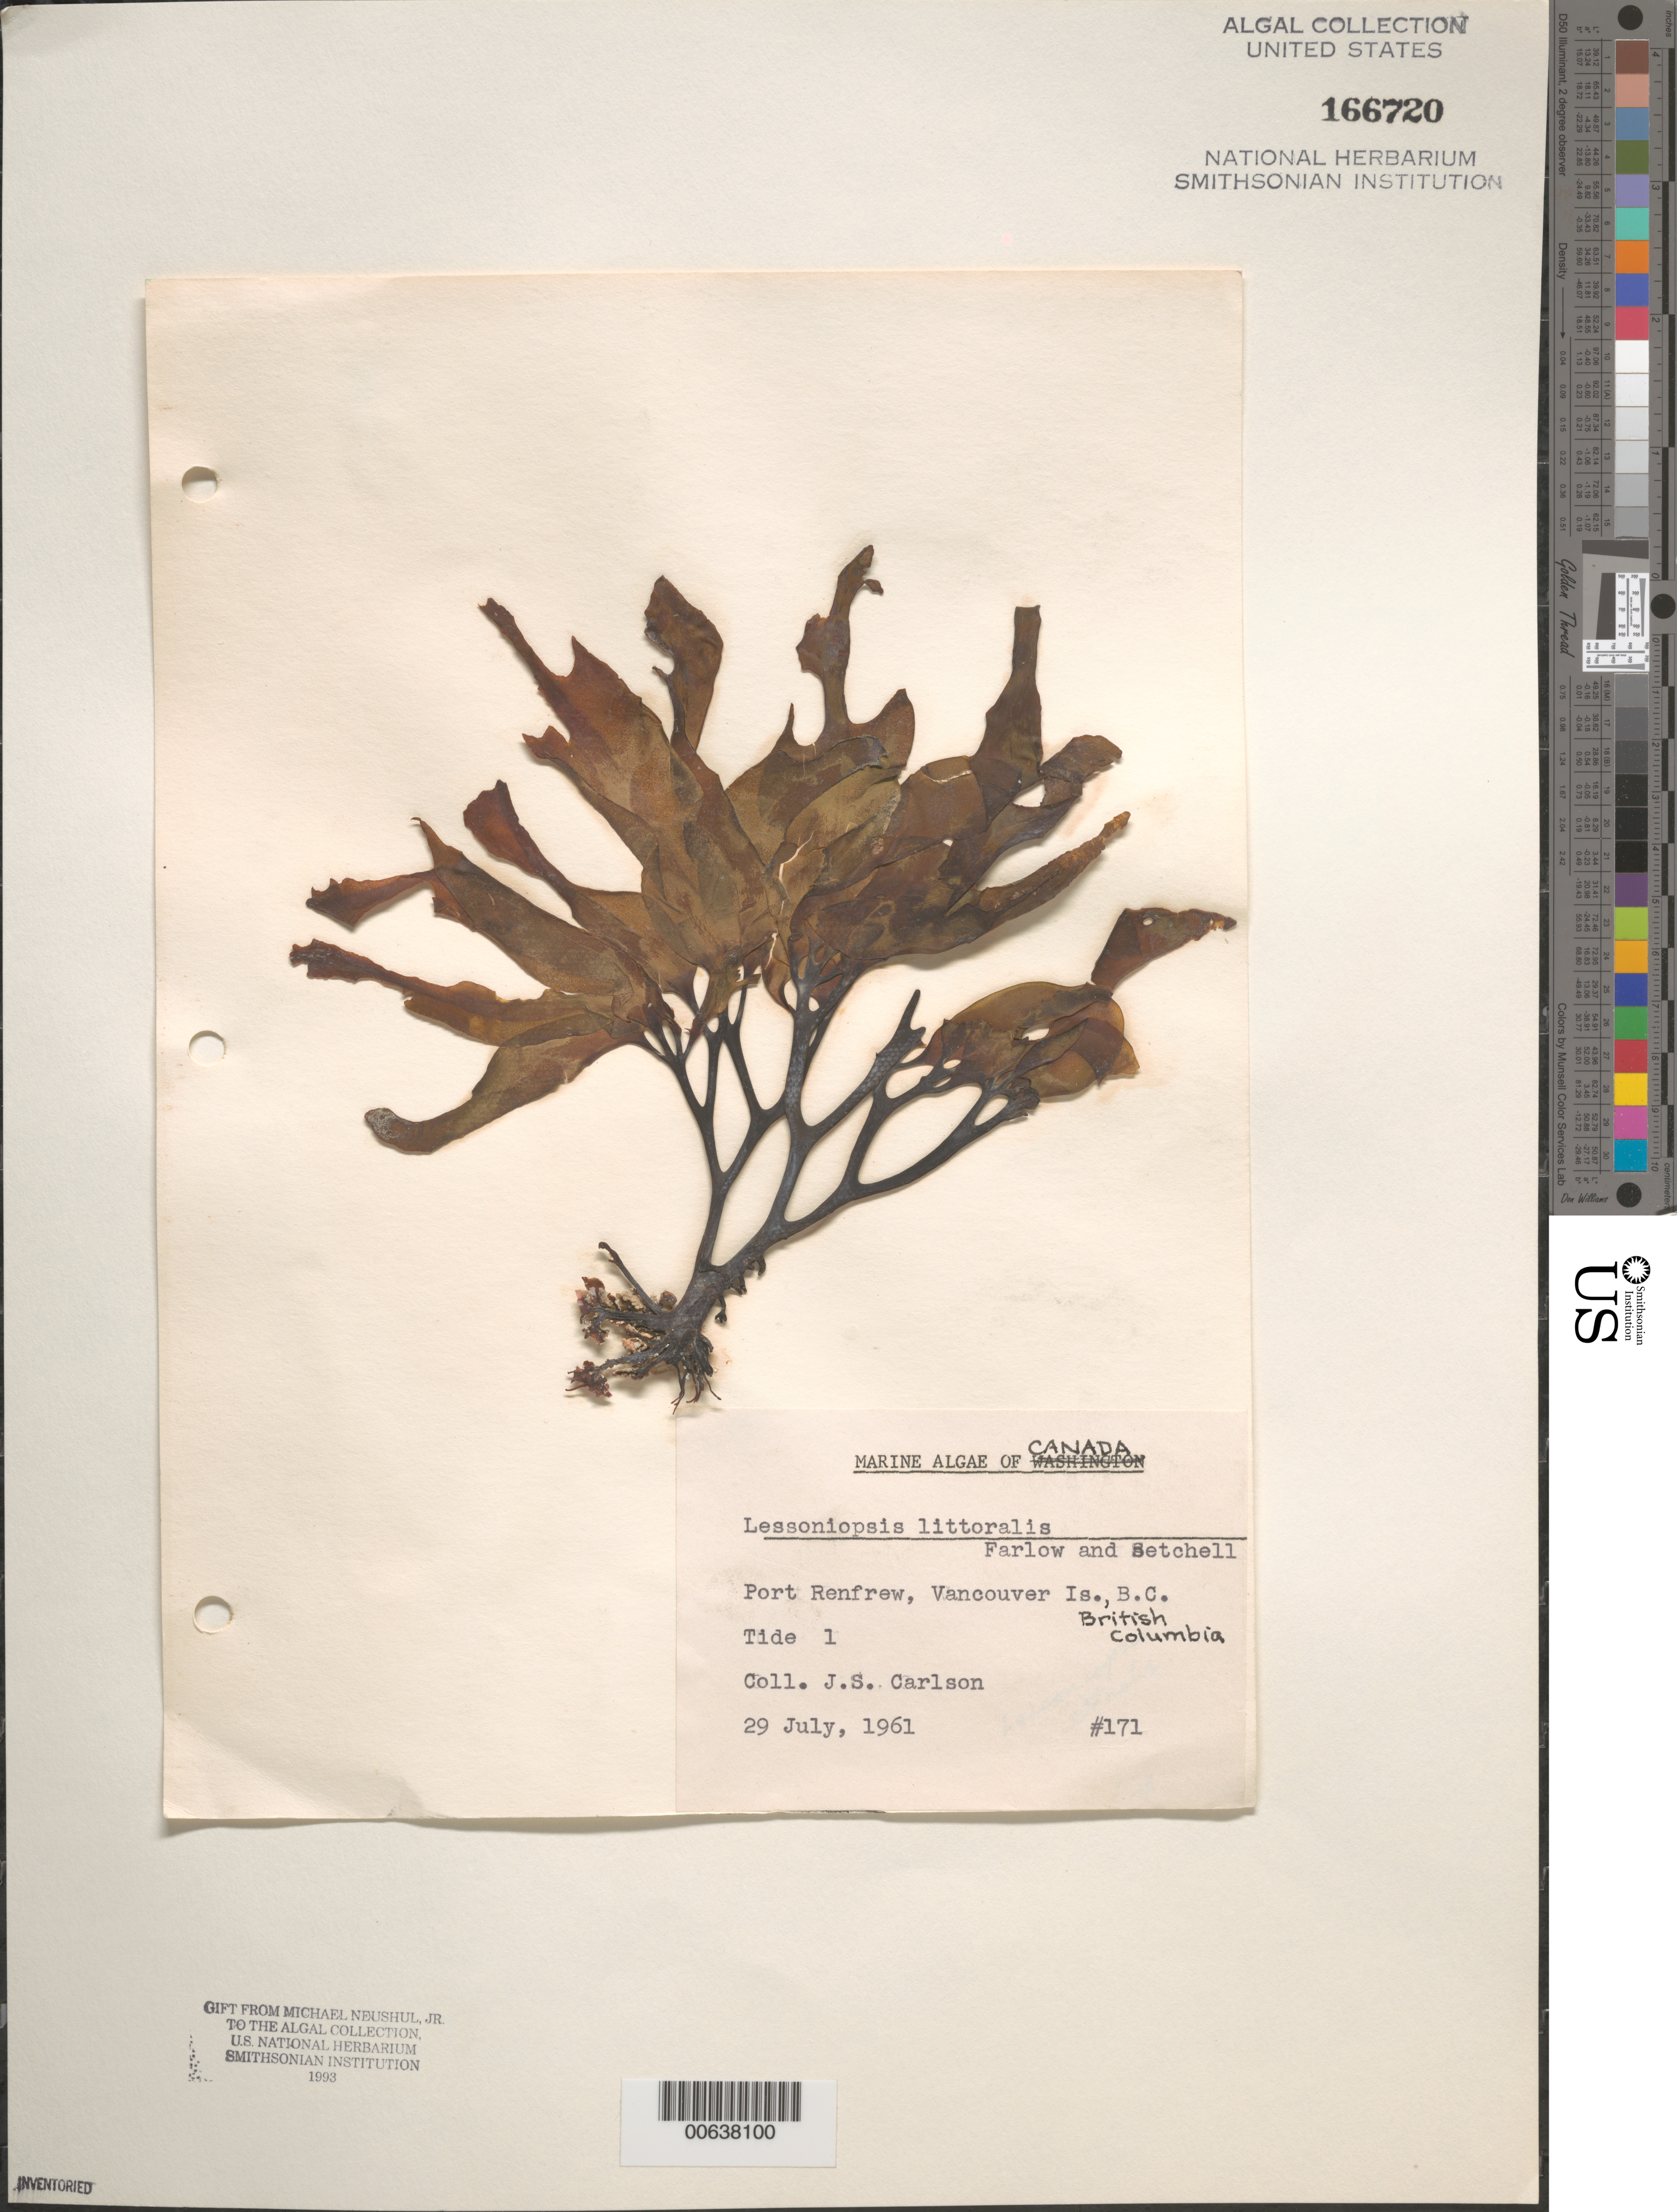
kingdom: Chromista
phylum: Ochrophyta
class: Phaeophyceae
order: Laminariales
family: Alariaceae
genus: Lessoniopsis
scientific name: Lessoniopsis littoralis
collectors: J. Carlson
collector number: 171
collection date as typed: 29 Jul 1961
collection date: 1961-07-29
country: Canada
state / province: British Columbia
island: Vancouver Island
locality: Port Renfrew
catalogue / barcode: US 166720